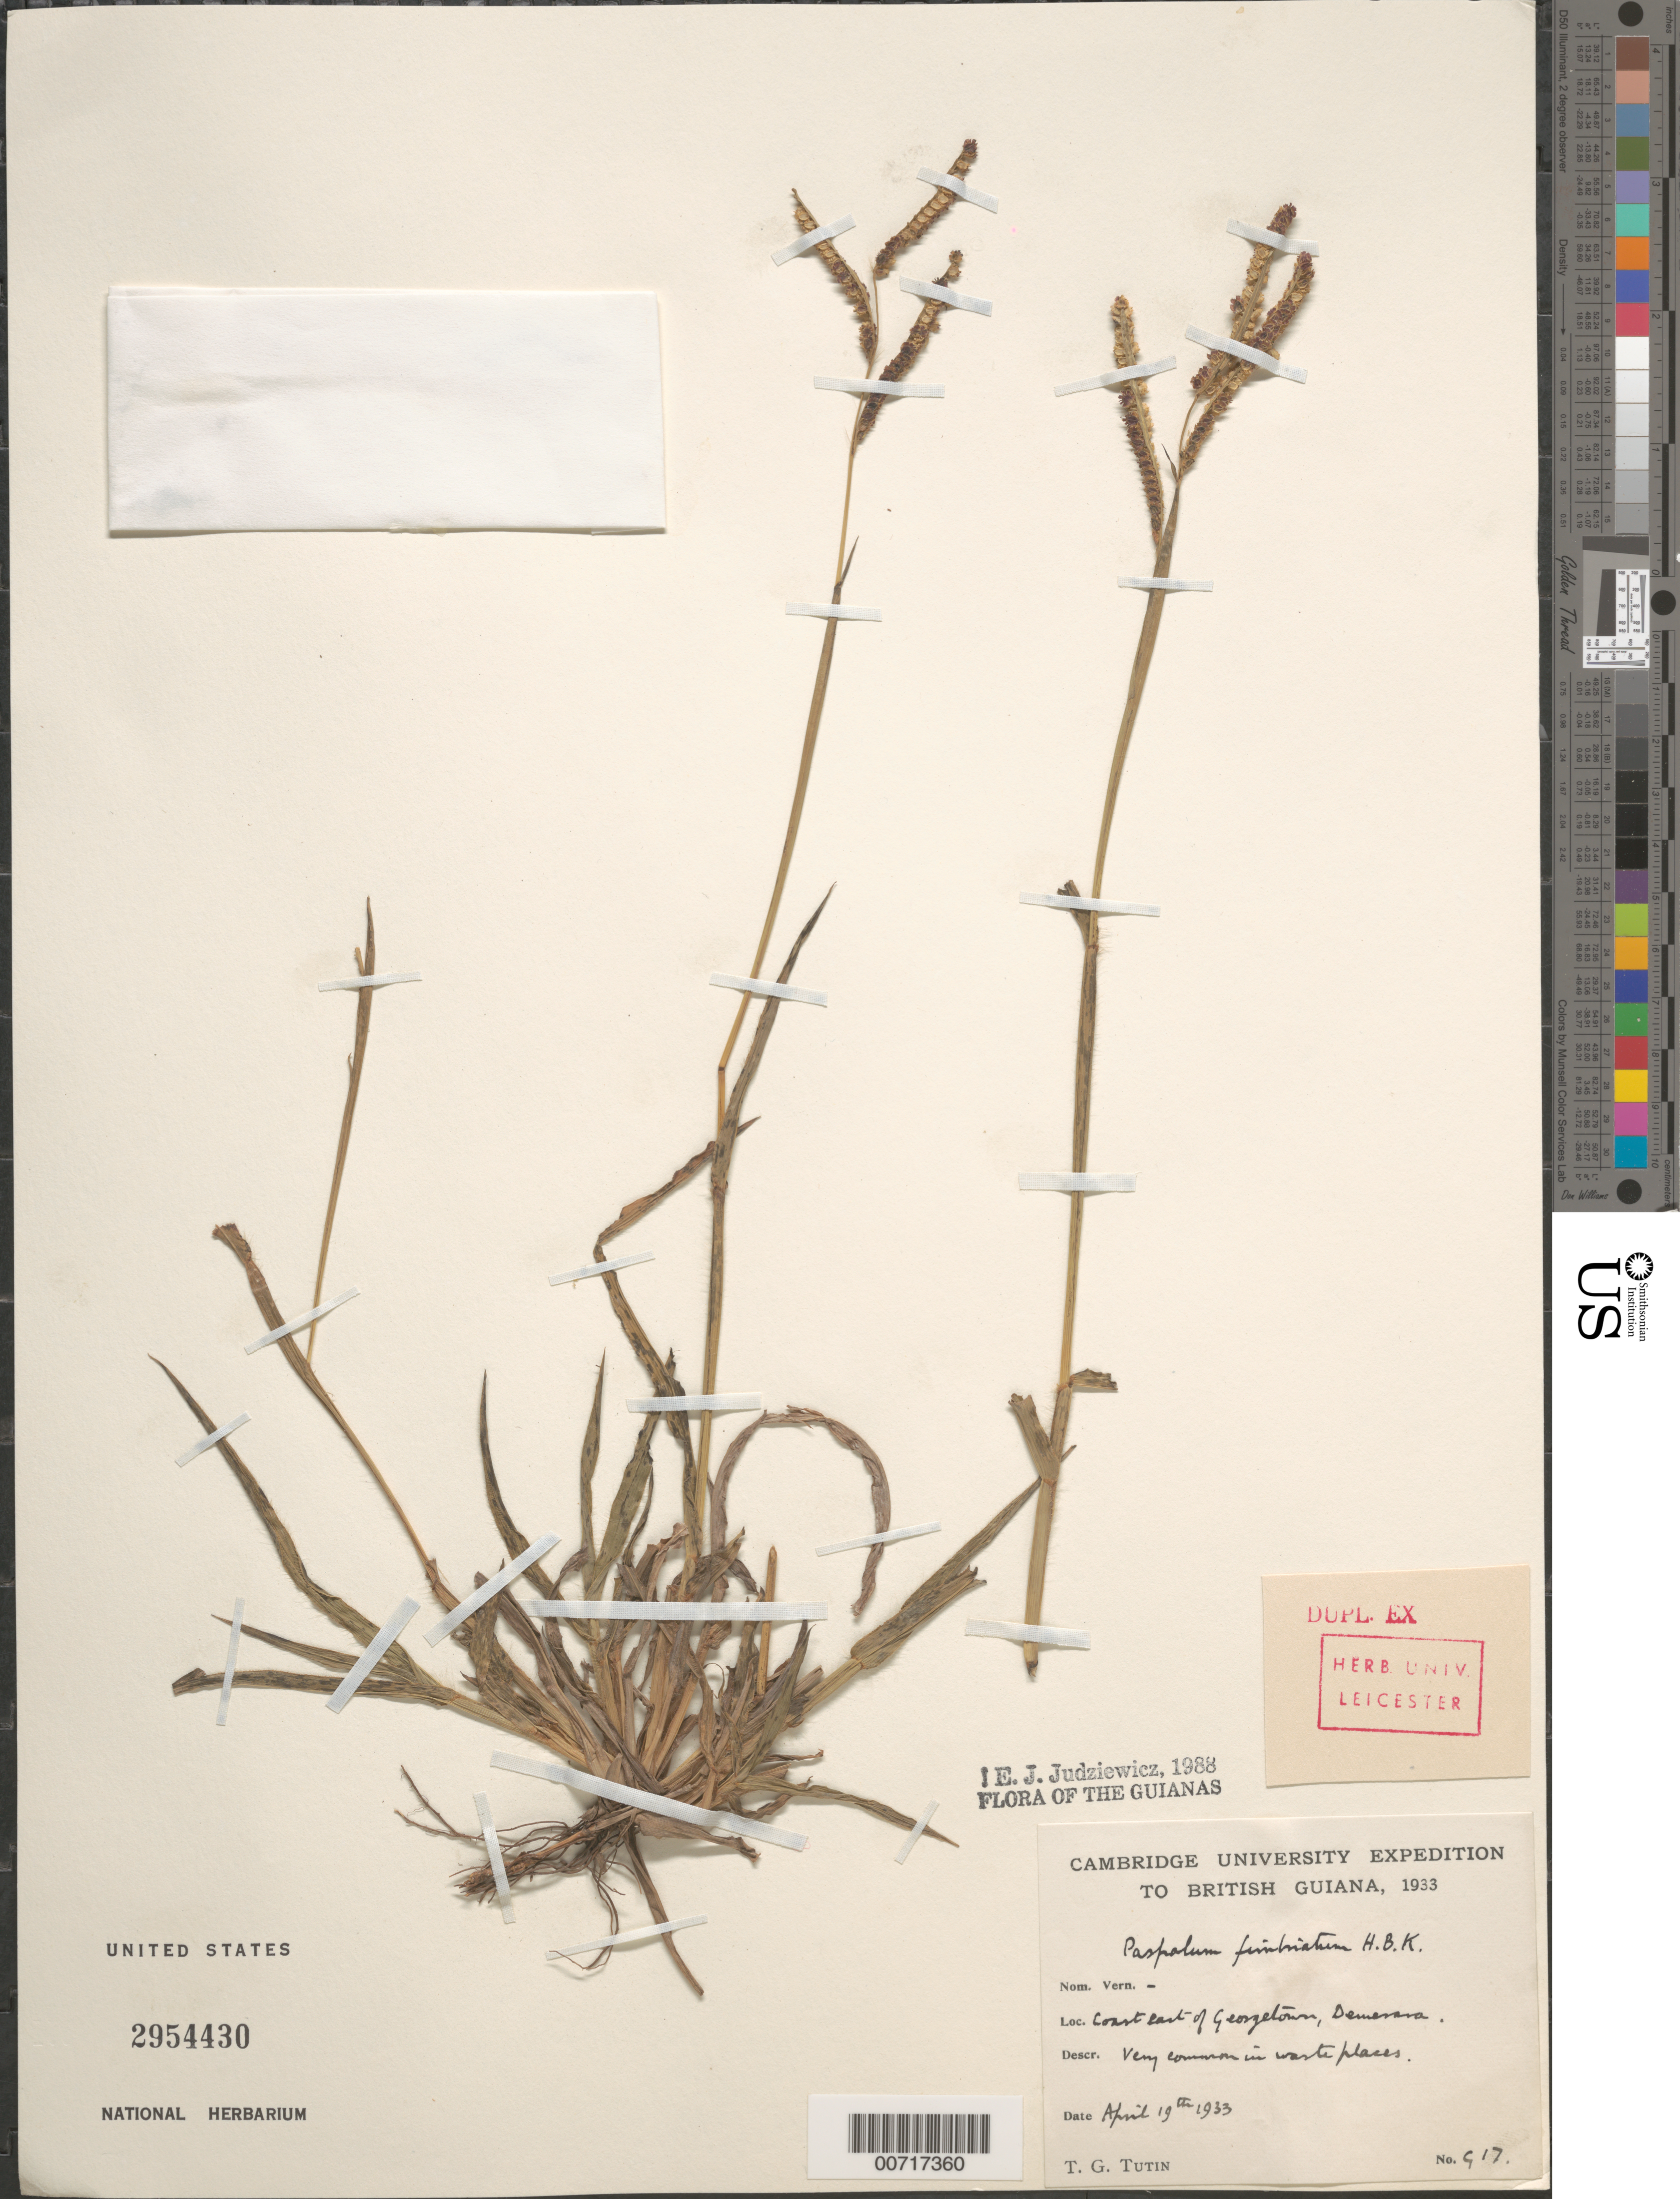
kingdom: Plantae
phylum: Tracheophyta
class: Liliopsida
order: Poales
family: Poaceae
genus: Paspalum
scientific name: Paspalum fimbriatum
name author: Kunth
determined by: Judziewicz, E. J.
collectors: T. G. Tutin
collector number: G 17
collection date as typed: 19-Apr-33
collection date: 1933-04-19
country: Guyana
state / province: Demerara-Mahaica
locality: Demerara, coast E of Georgetown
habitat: Waste places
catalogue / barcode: US 2954430